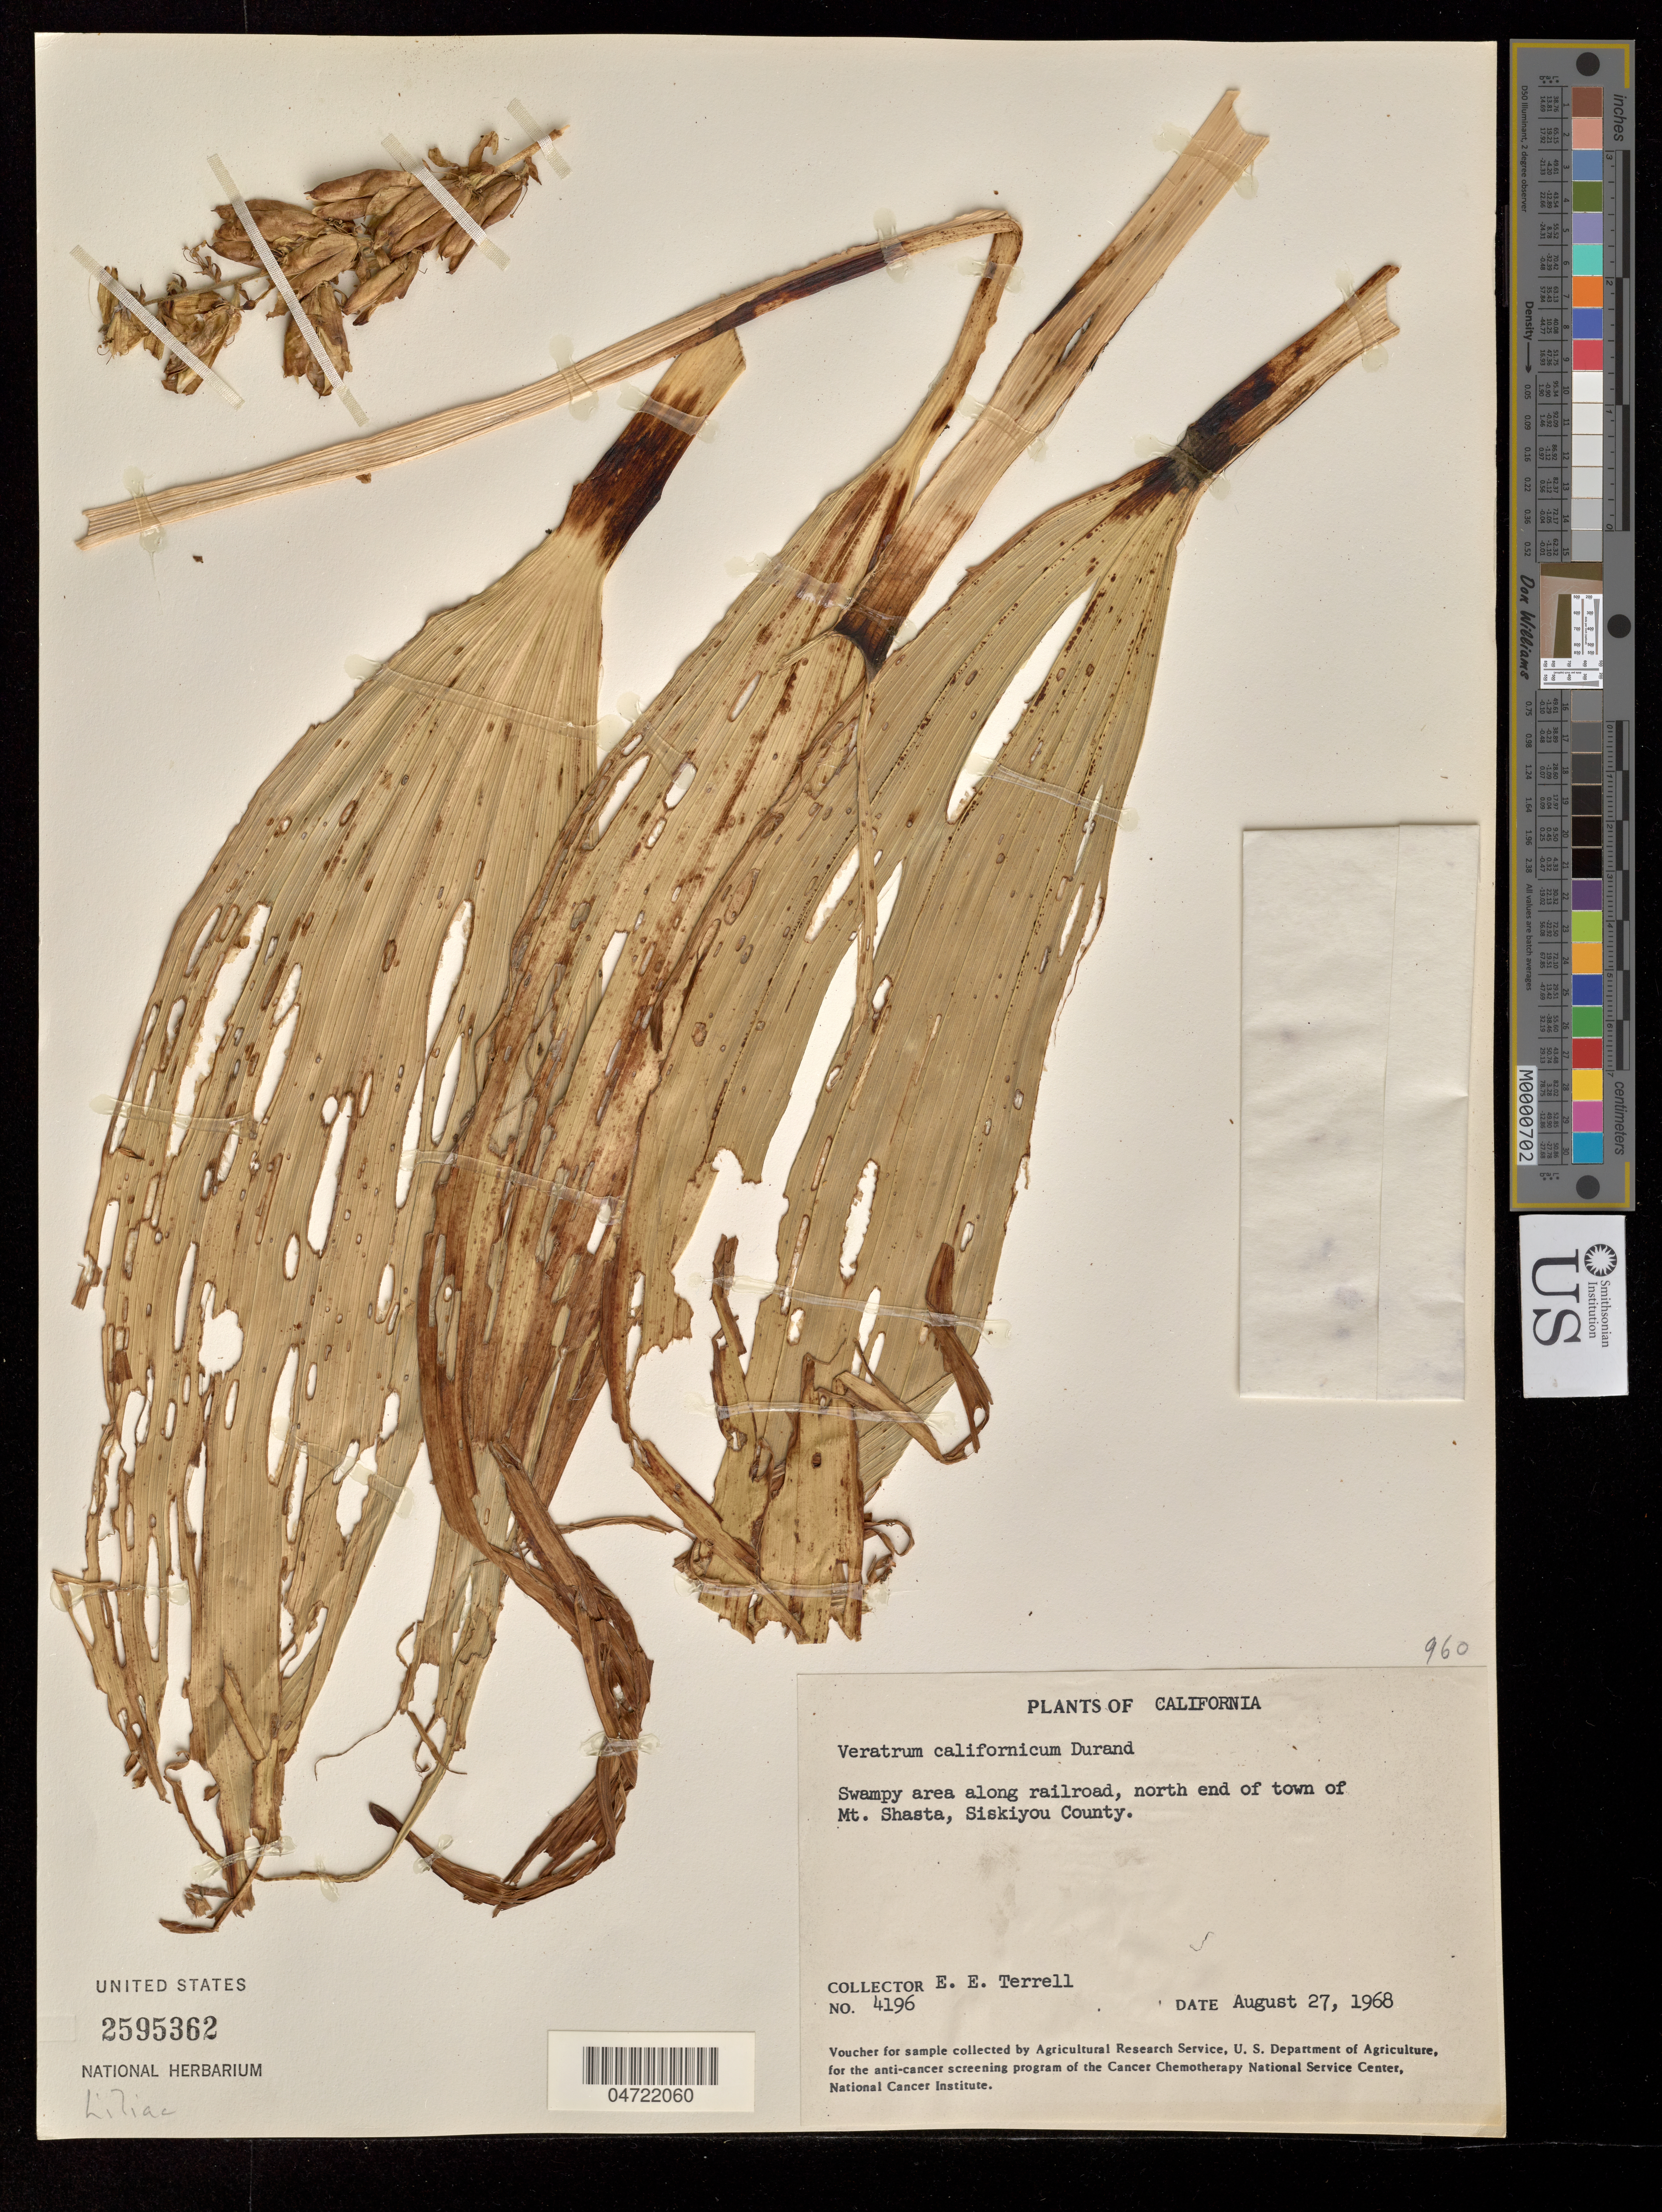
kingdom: Plantae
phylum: Tracheophyta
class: Liliopsida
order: Liliales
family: Melanthiaceae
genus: Veratrum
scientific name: Veratrum californicum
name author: Durand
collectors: E. E. Terrell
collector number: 4196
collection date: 1968-08-27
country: United States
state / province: California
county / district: Siskiyou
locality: Along railroad, N end of the town of Mount Shasta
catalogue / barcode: US 2595362